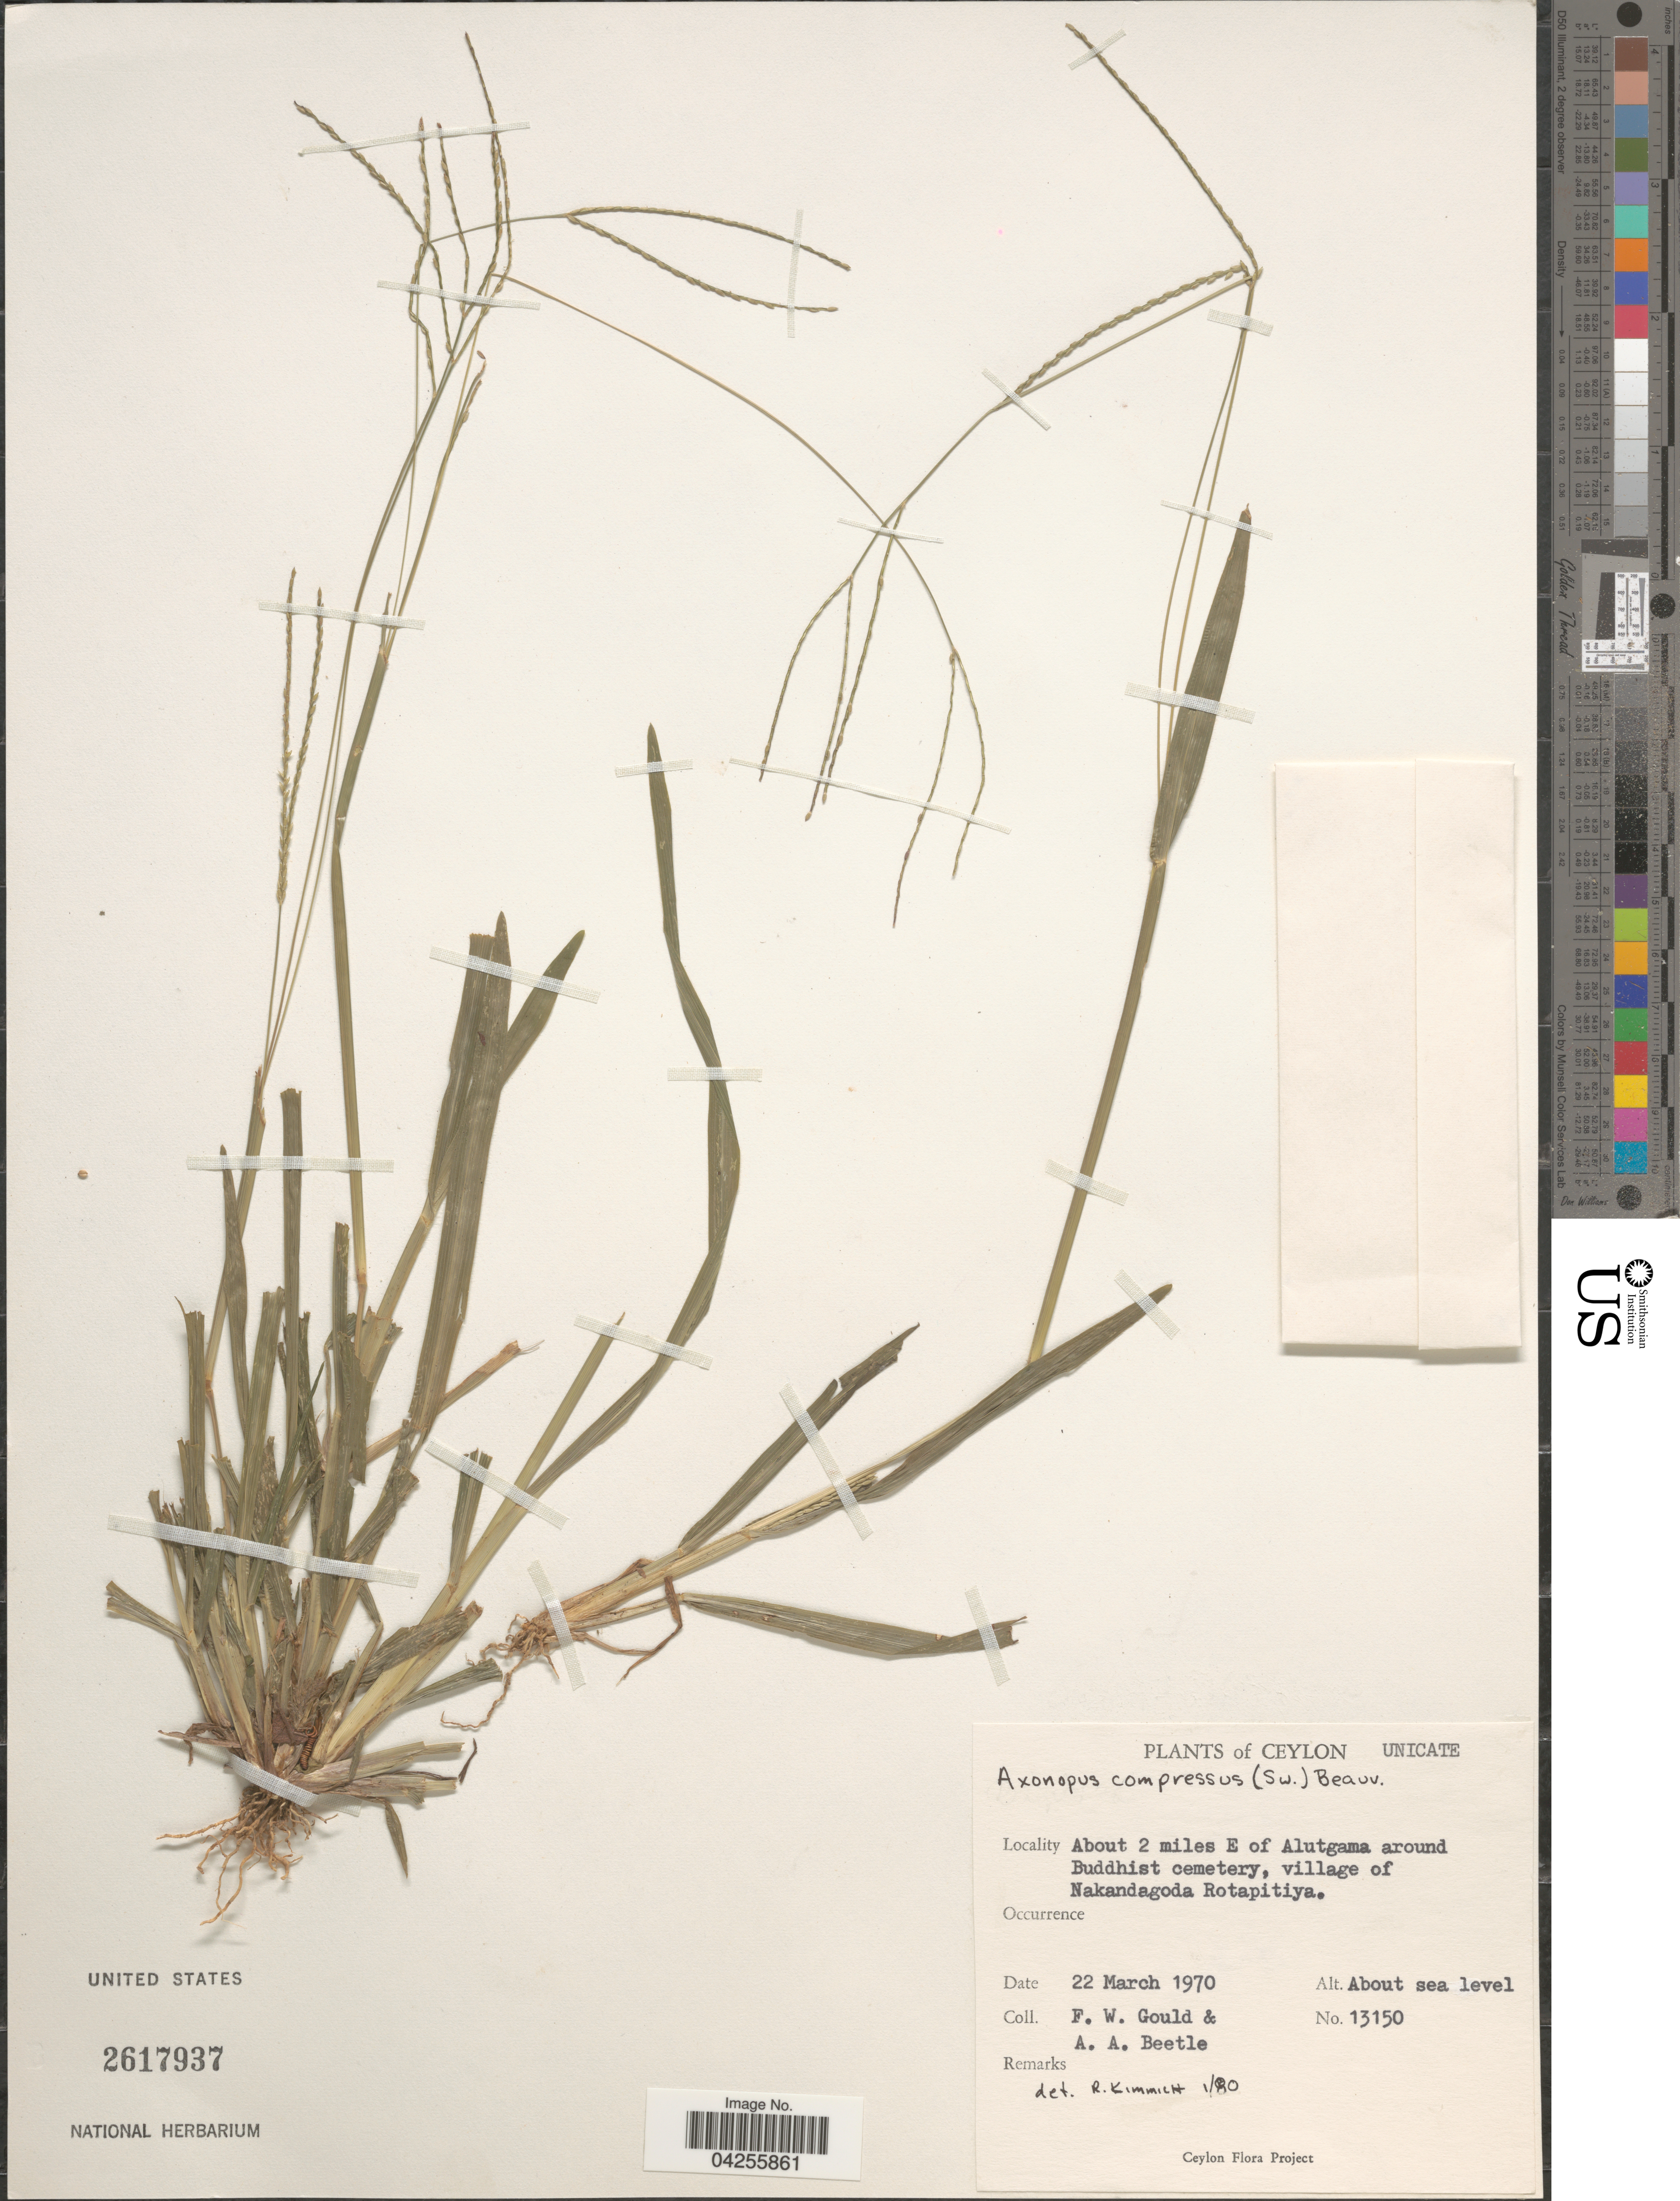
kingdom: Plantae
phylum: Tracheophyta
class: Liliopsida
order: Poales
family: Poaceae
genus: Axonopus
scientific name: Axonopus fissifolius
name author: (Raddi) Kuhlm.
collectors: F. W. Gould & A. A. Beetle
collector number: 13150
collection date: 1970-03-22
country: Sri Lanka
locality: Ceylon. About 2 miles E of Alutgama around Buddhist cemetery, village of Nakandagoda Rotapitiya.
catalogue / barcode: US 2617937